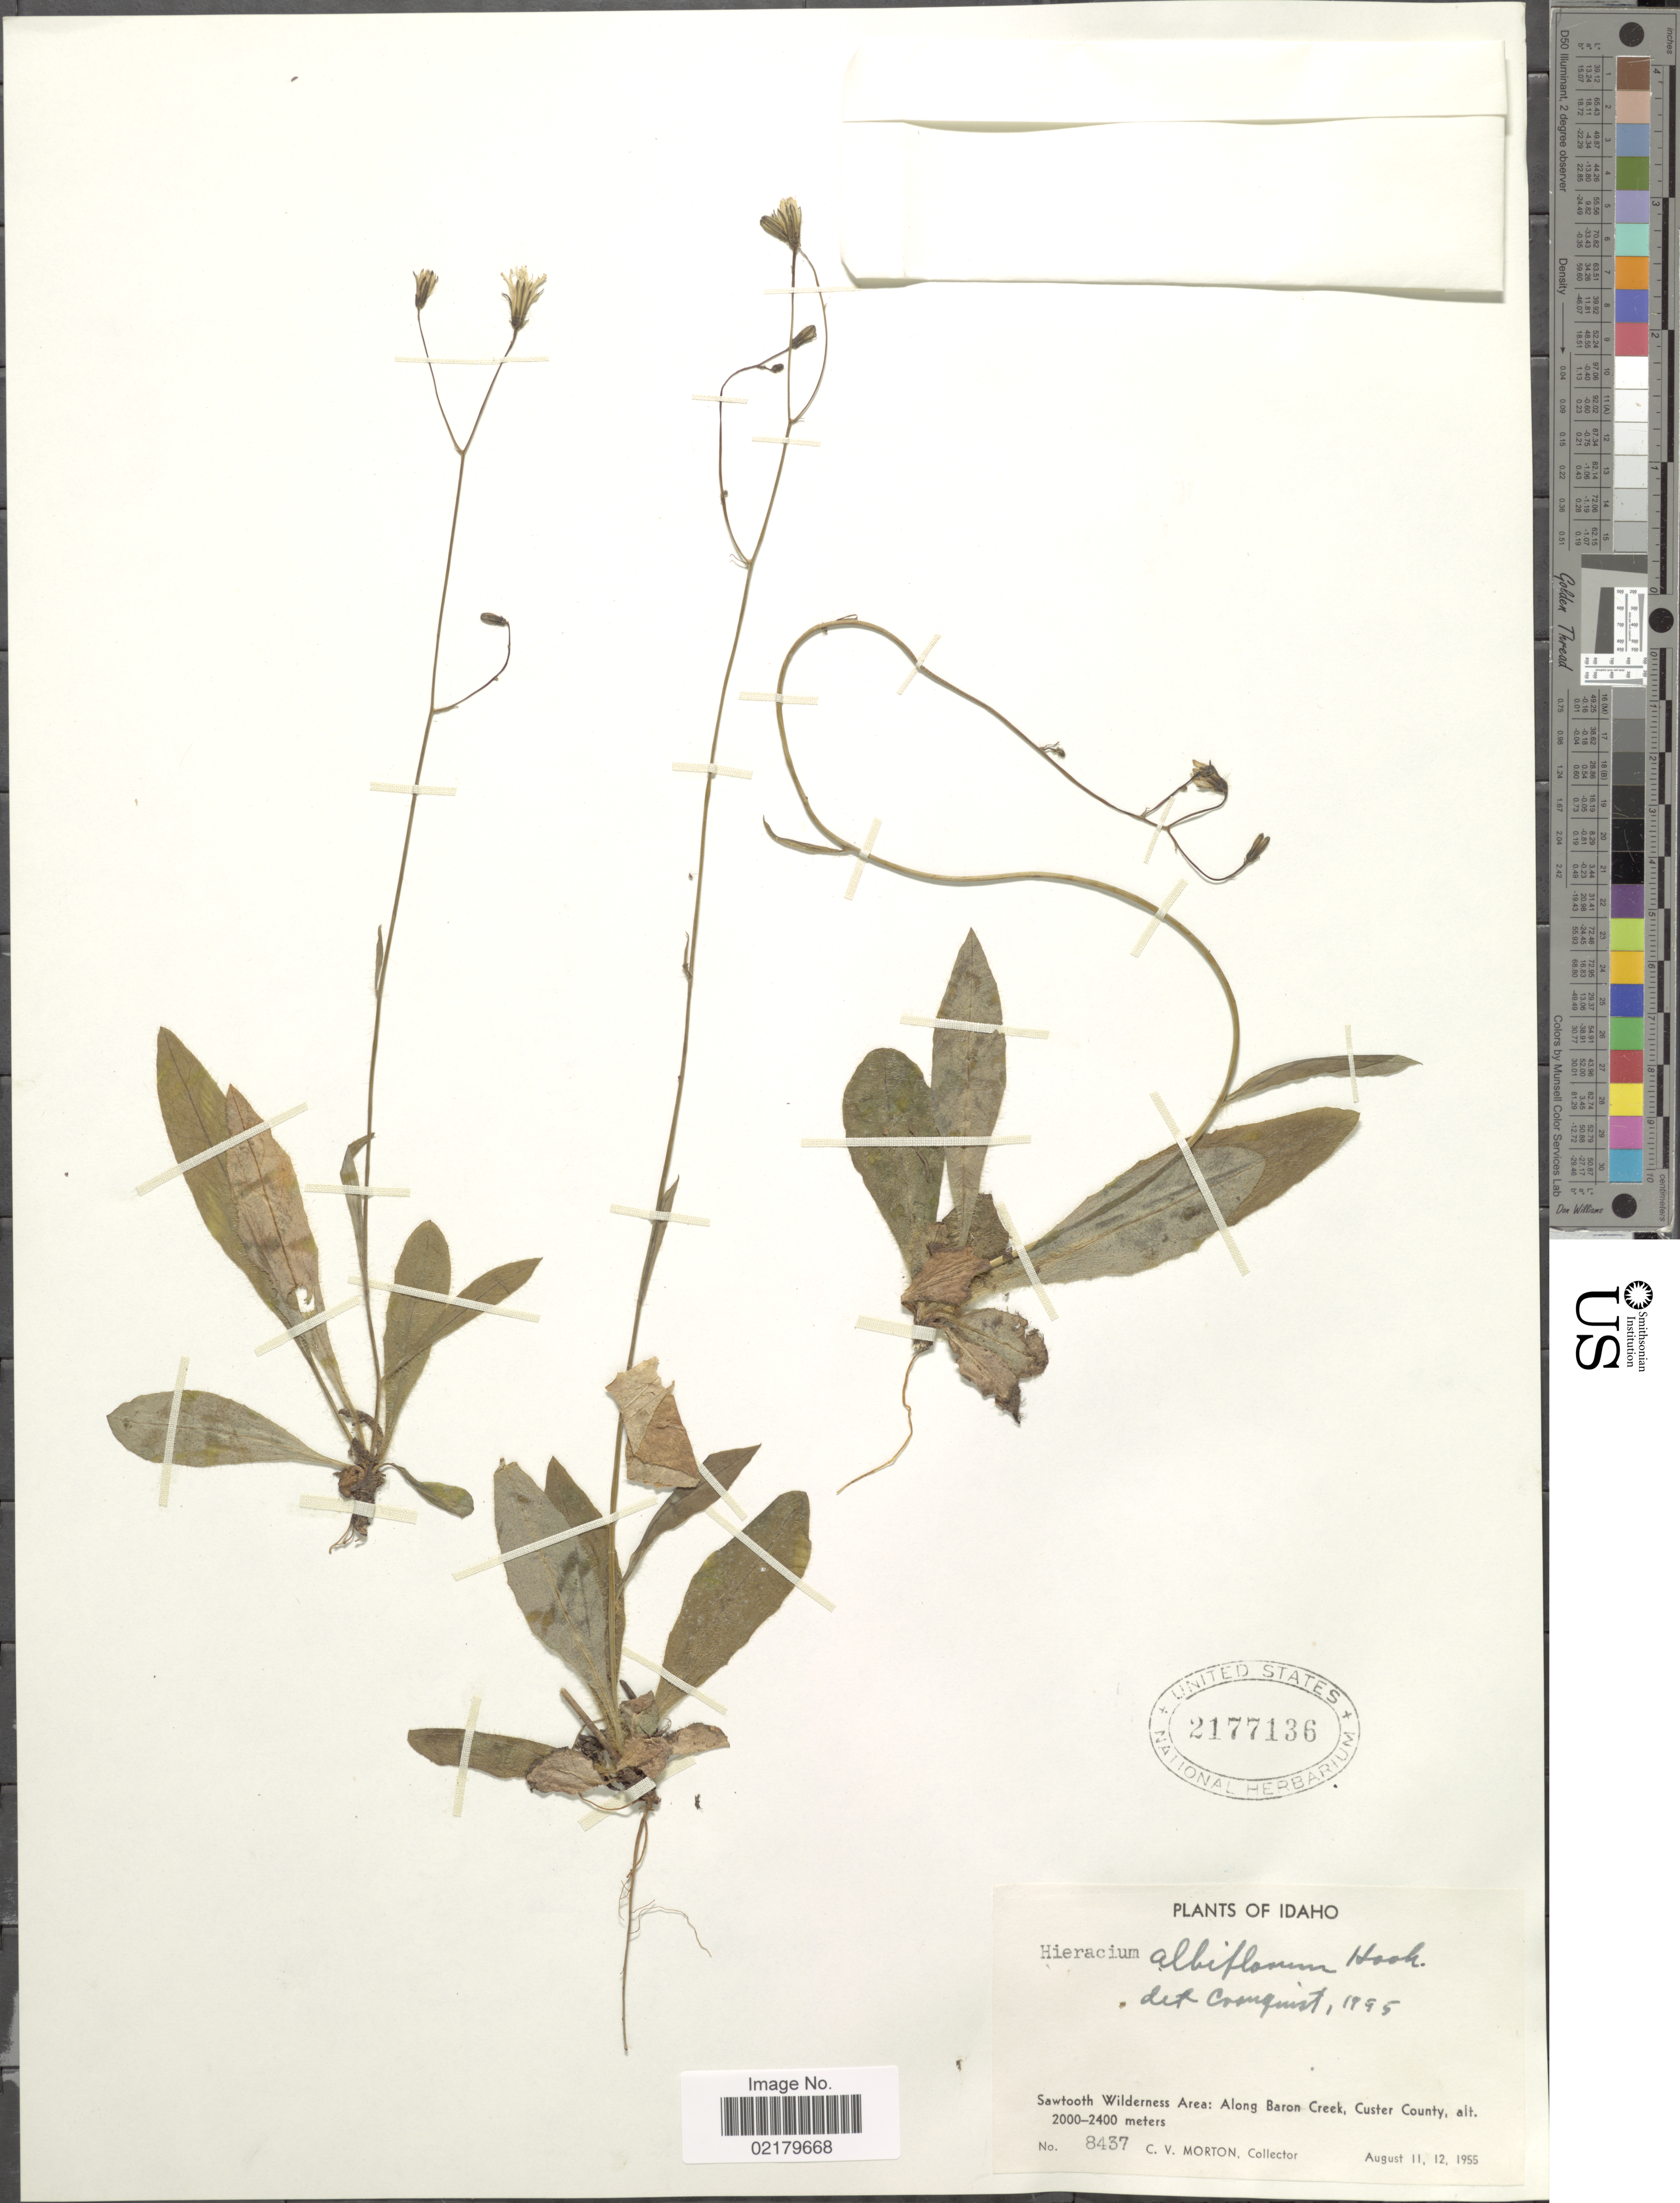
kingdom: Plantae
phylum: Tracheophyta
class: Magnoliopsida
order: Asterales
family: Asteraceae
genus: Hieracium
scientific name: Hieracium albiflorum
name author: Hook.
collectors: C. V. Morton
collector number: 8437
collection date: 1955-08-11/1955-08-12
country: United States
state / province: Idaho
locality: Sawtooth Wilderness Area: Along Baron Creek, Custer County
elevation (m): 2000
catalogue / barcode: US 2177136